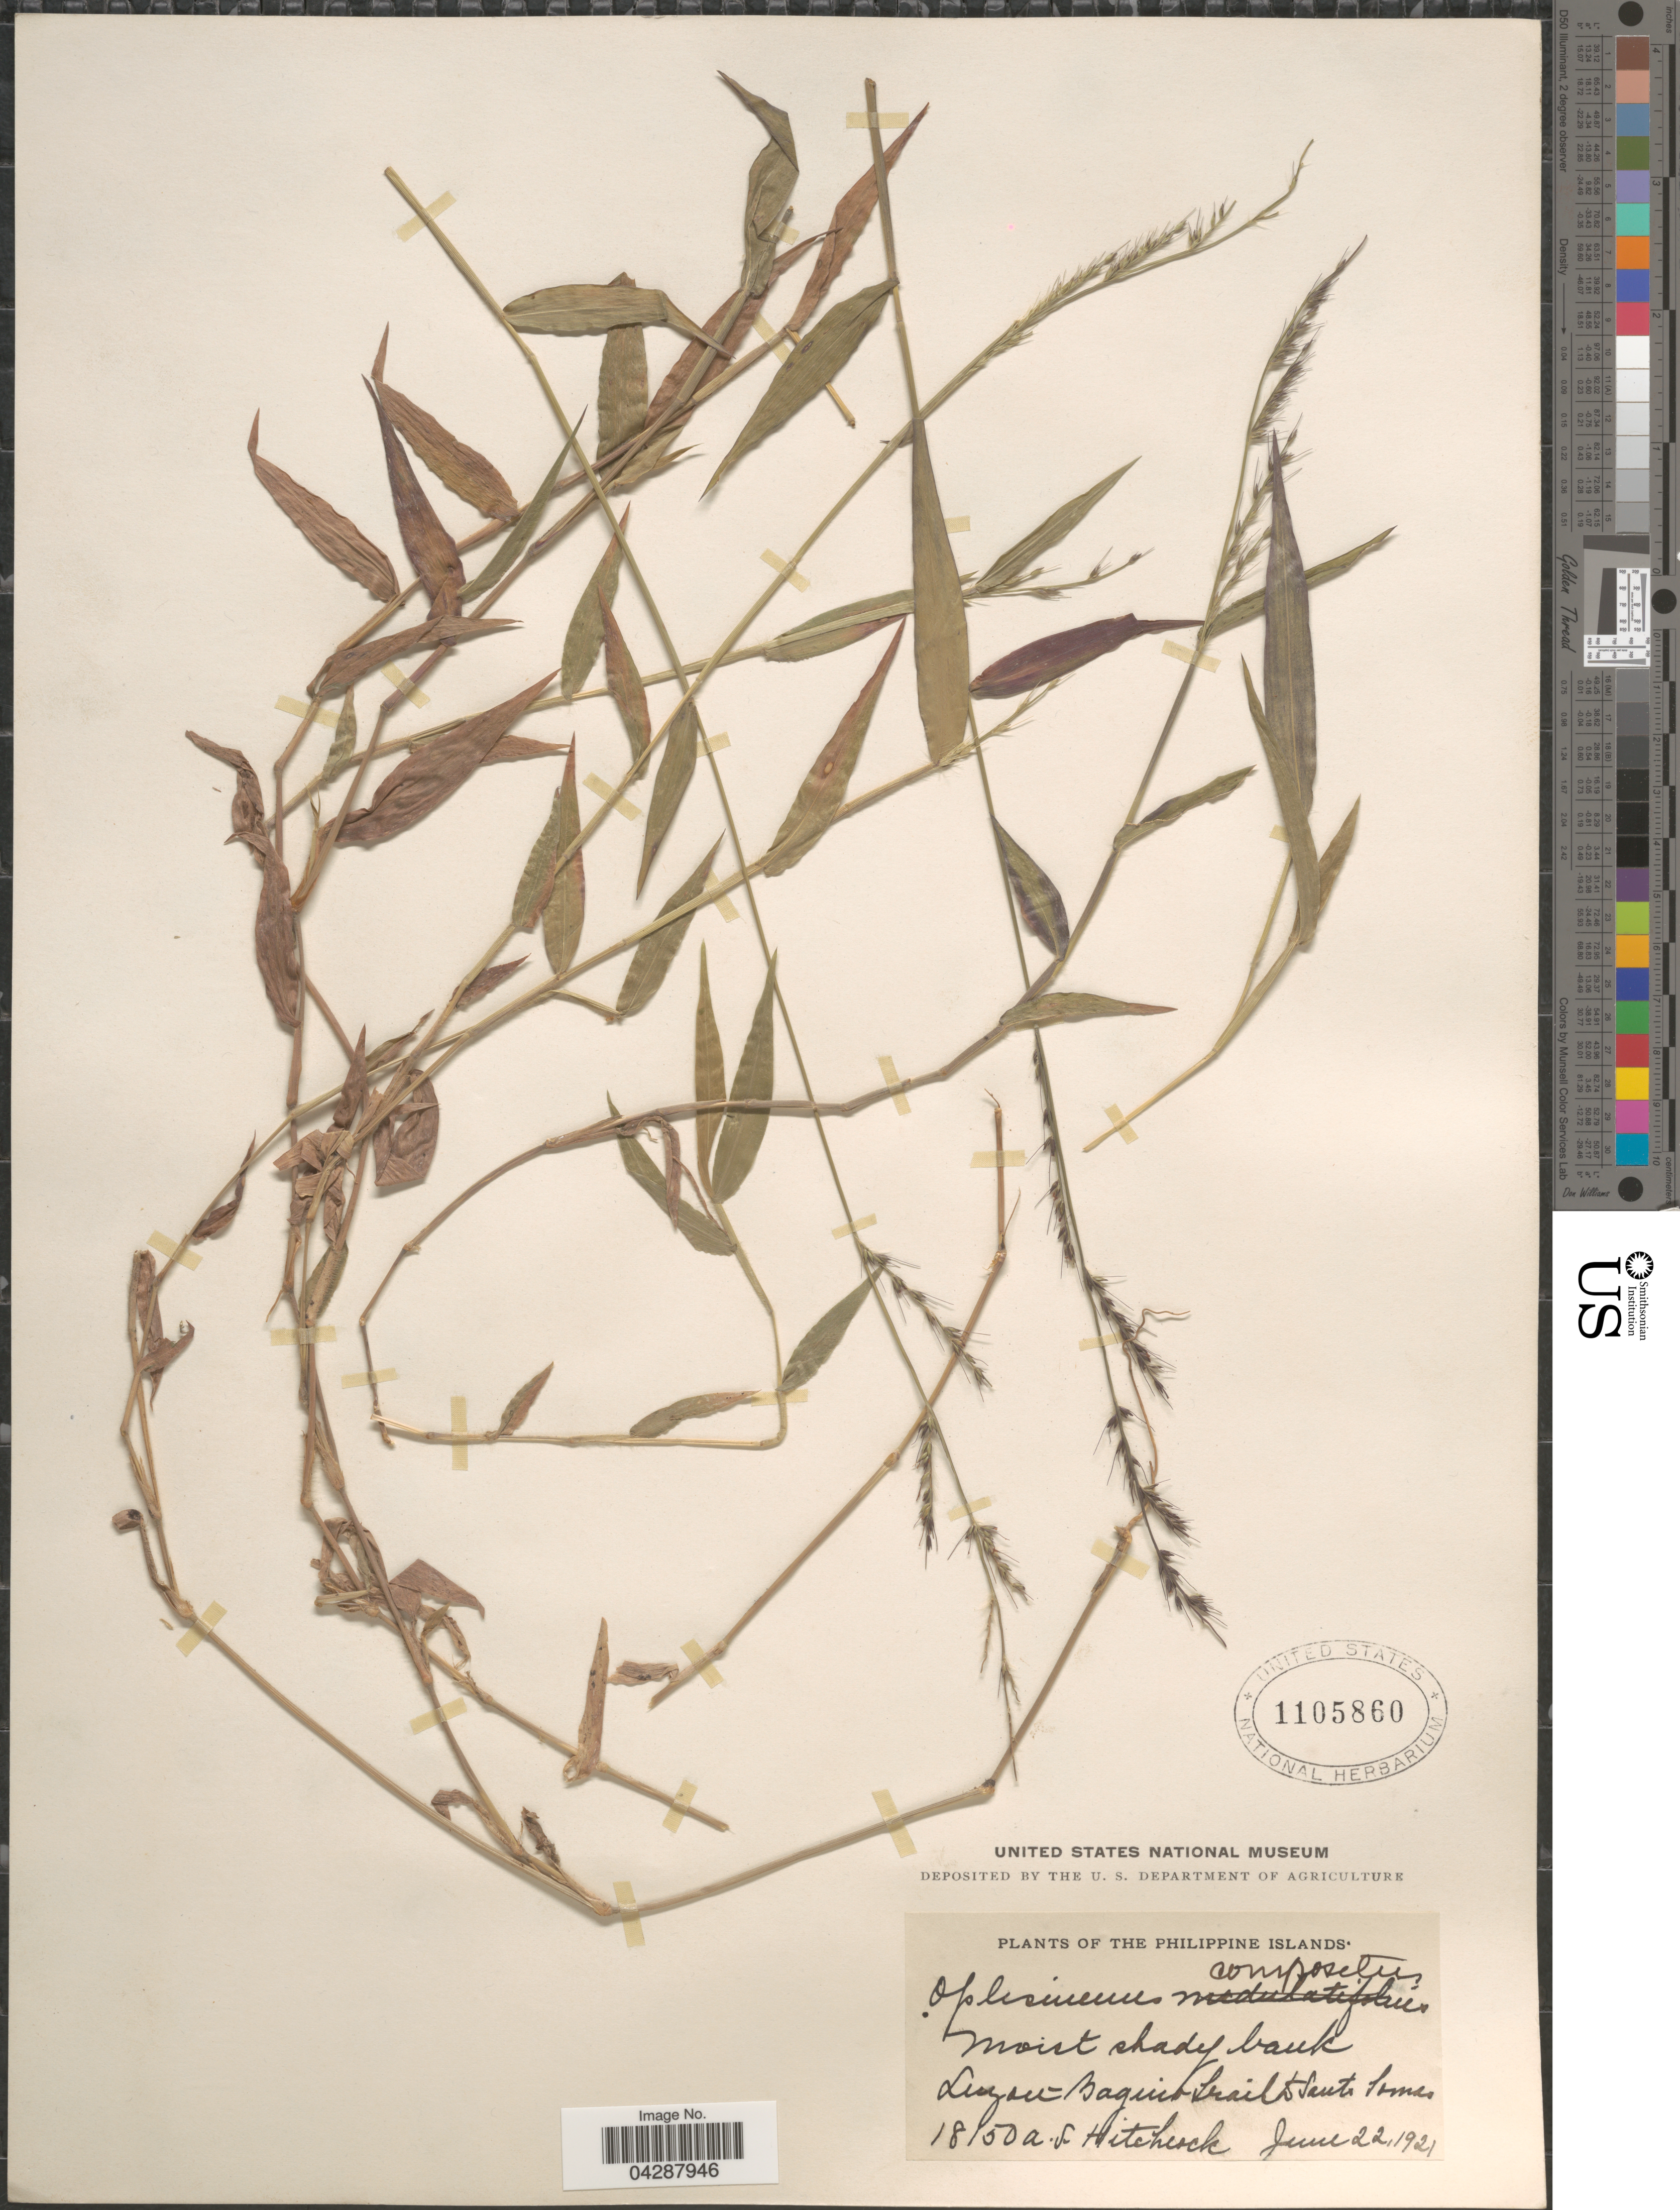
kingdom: Plantae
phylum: Tracheophyta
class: Liliopsida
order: Poales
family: Poaceae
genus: Oplismenus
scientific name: Oplismenus compositus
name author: (L.) P. Beauv.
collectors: A. S. Hitchcock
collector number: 18150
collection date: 1921-06-22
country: Philippines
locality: The Philippine Islands. Luzon-Baguio trail to Santo Tomas.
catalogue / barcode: US 1105860